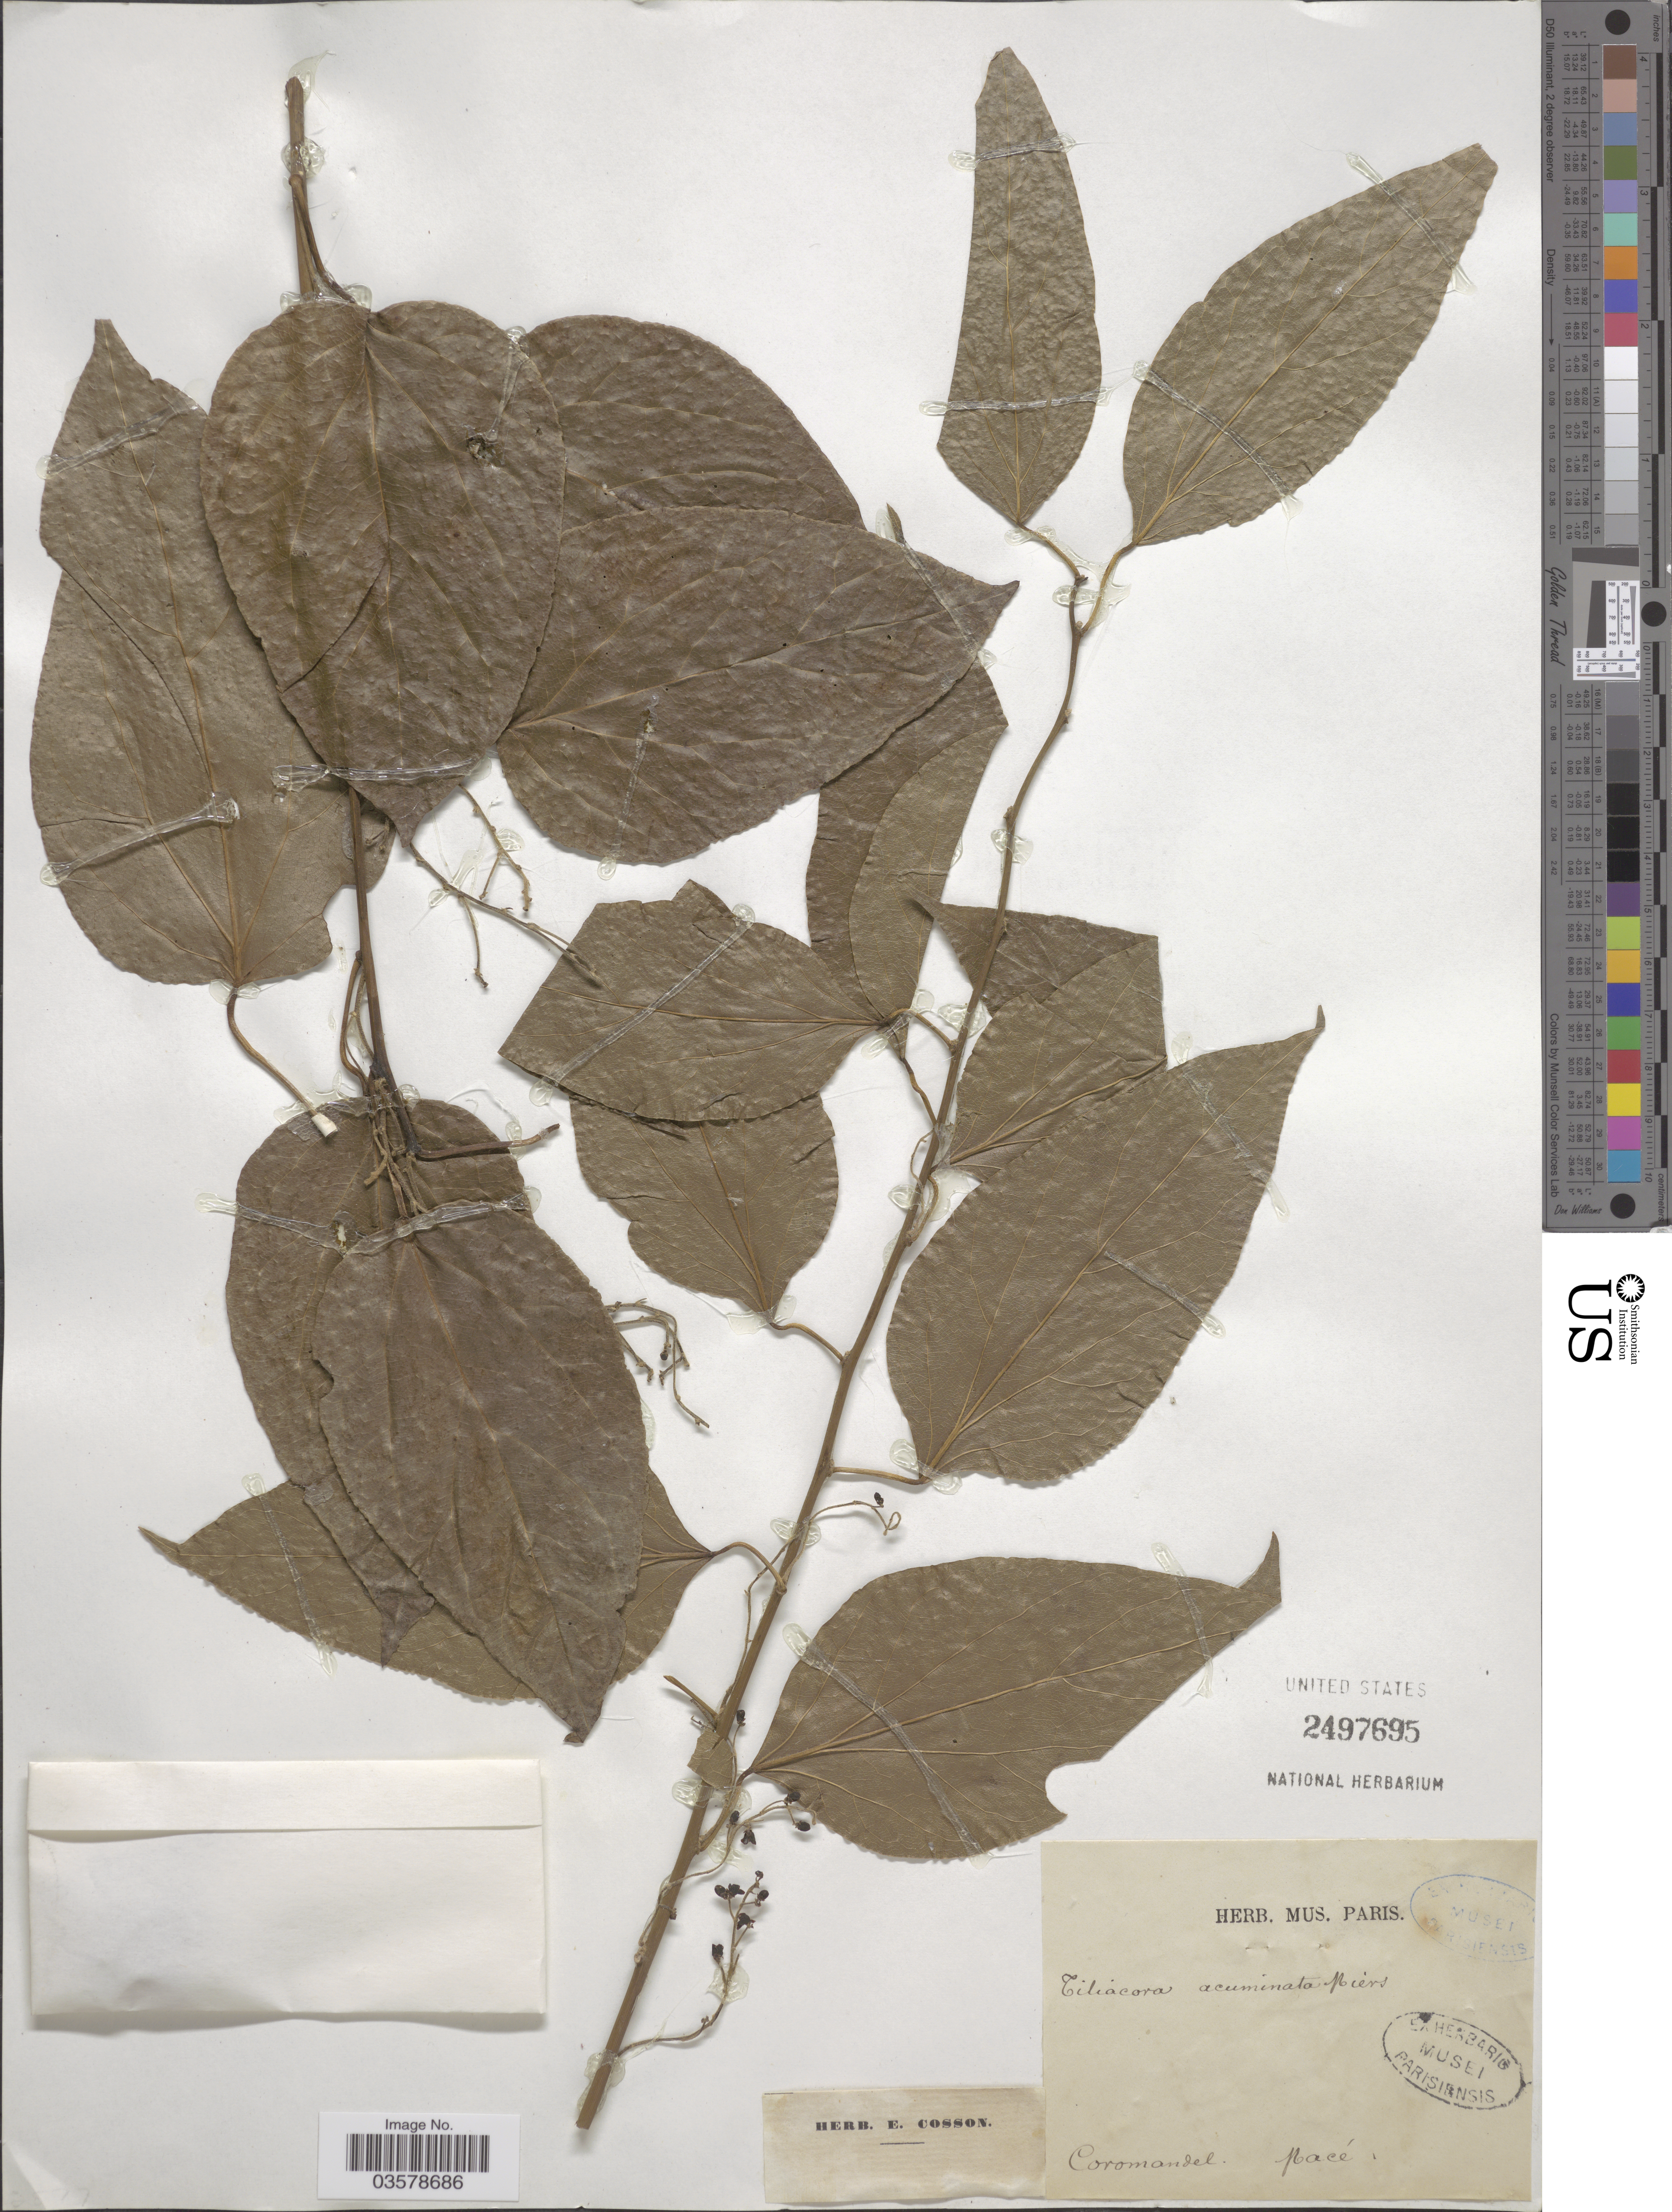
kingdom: Plantae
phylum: Tracheophyta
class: Magnoliopsida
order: Ranunculales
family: Menispermaceae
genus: Tiliacora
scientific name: Tiliacora acuminata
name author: (Lam.) Miers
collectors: ex herb. Mus. Paris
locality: Coromandel. Pace. [interpreted]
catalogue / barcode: US 2497695